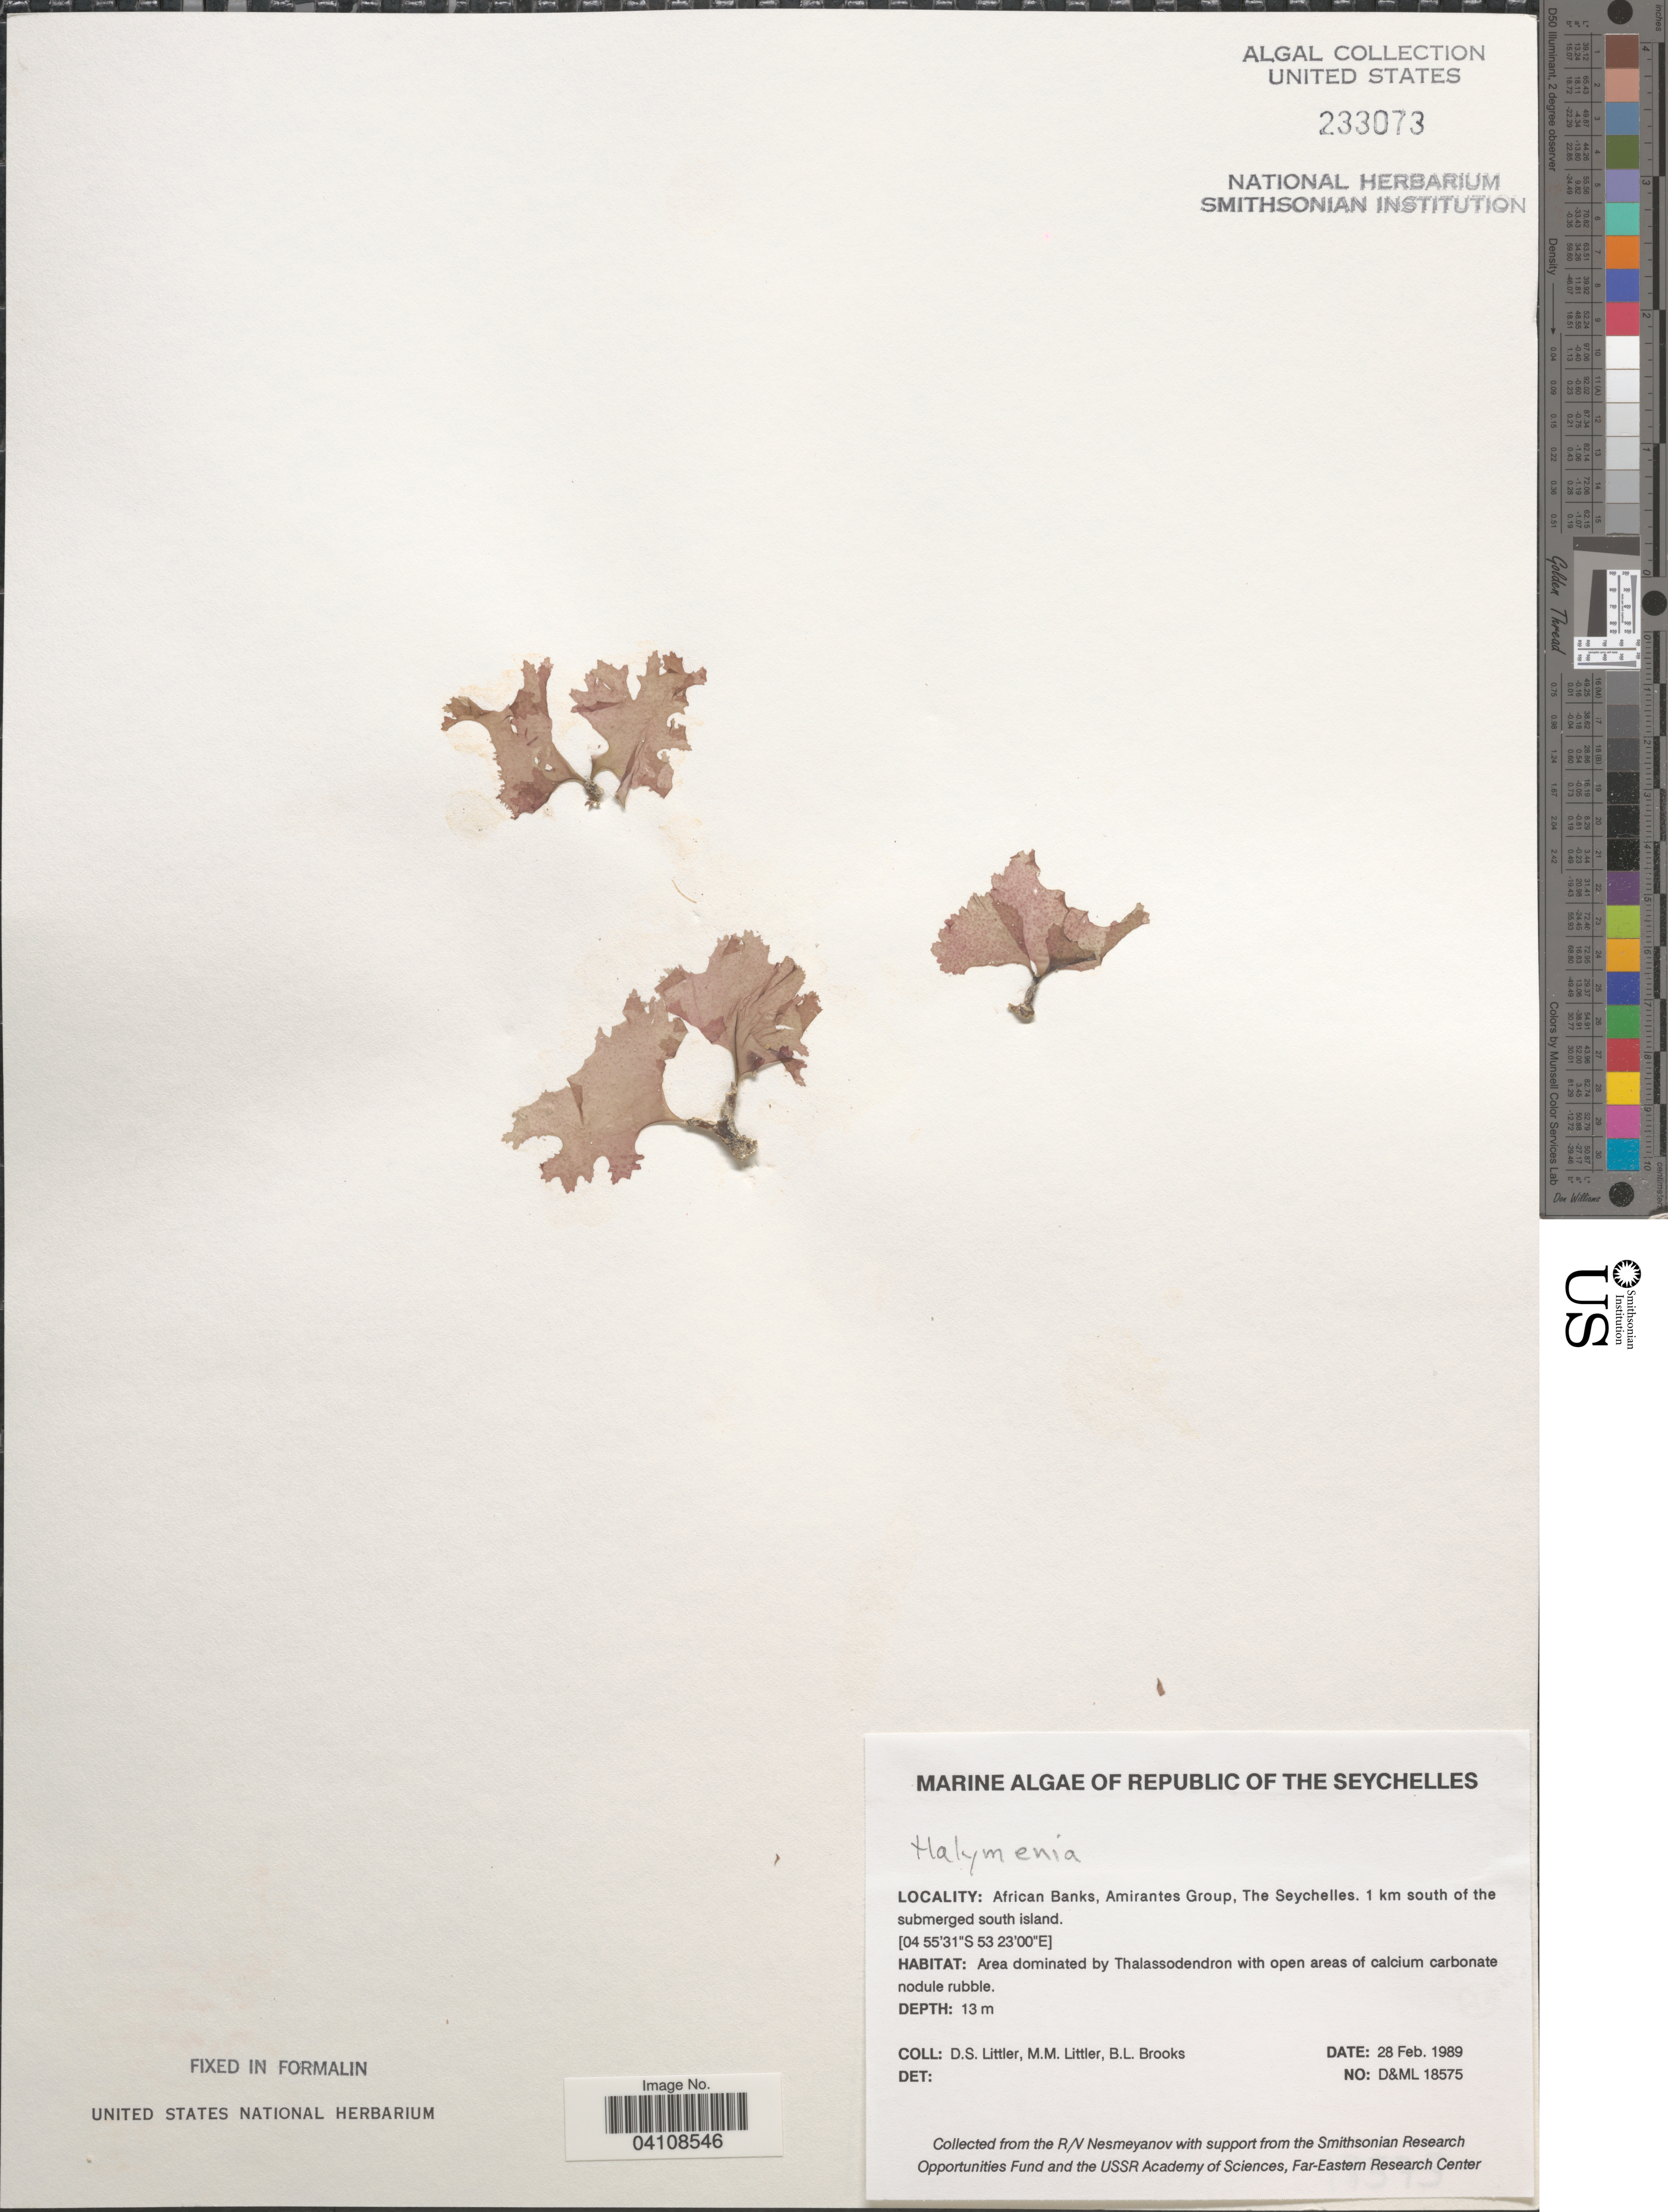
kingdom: Plantae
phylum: Rhodophyta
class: Florideophyceae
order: Halymeniales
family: Halymeniaceae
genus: Halymenia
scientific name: Halymenia sp.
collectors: D. S. Littler & B. Brooks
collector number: D&ML18575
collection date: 1989-02-28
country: Seychelles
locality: Republic of The Seychelles. African Banks, Amirantes Group. 1 km south of the submerged south island.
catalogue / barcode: US 233073